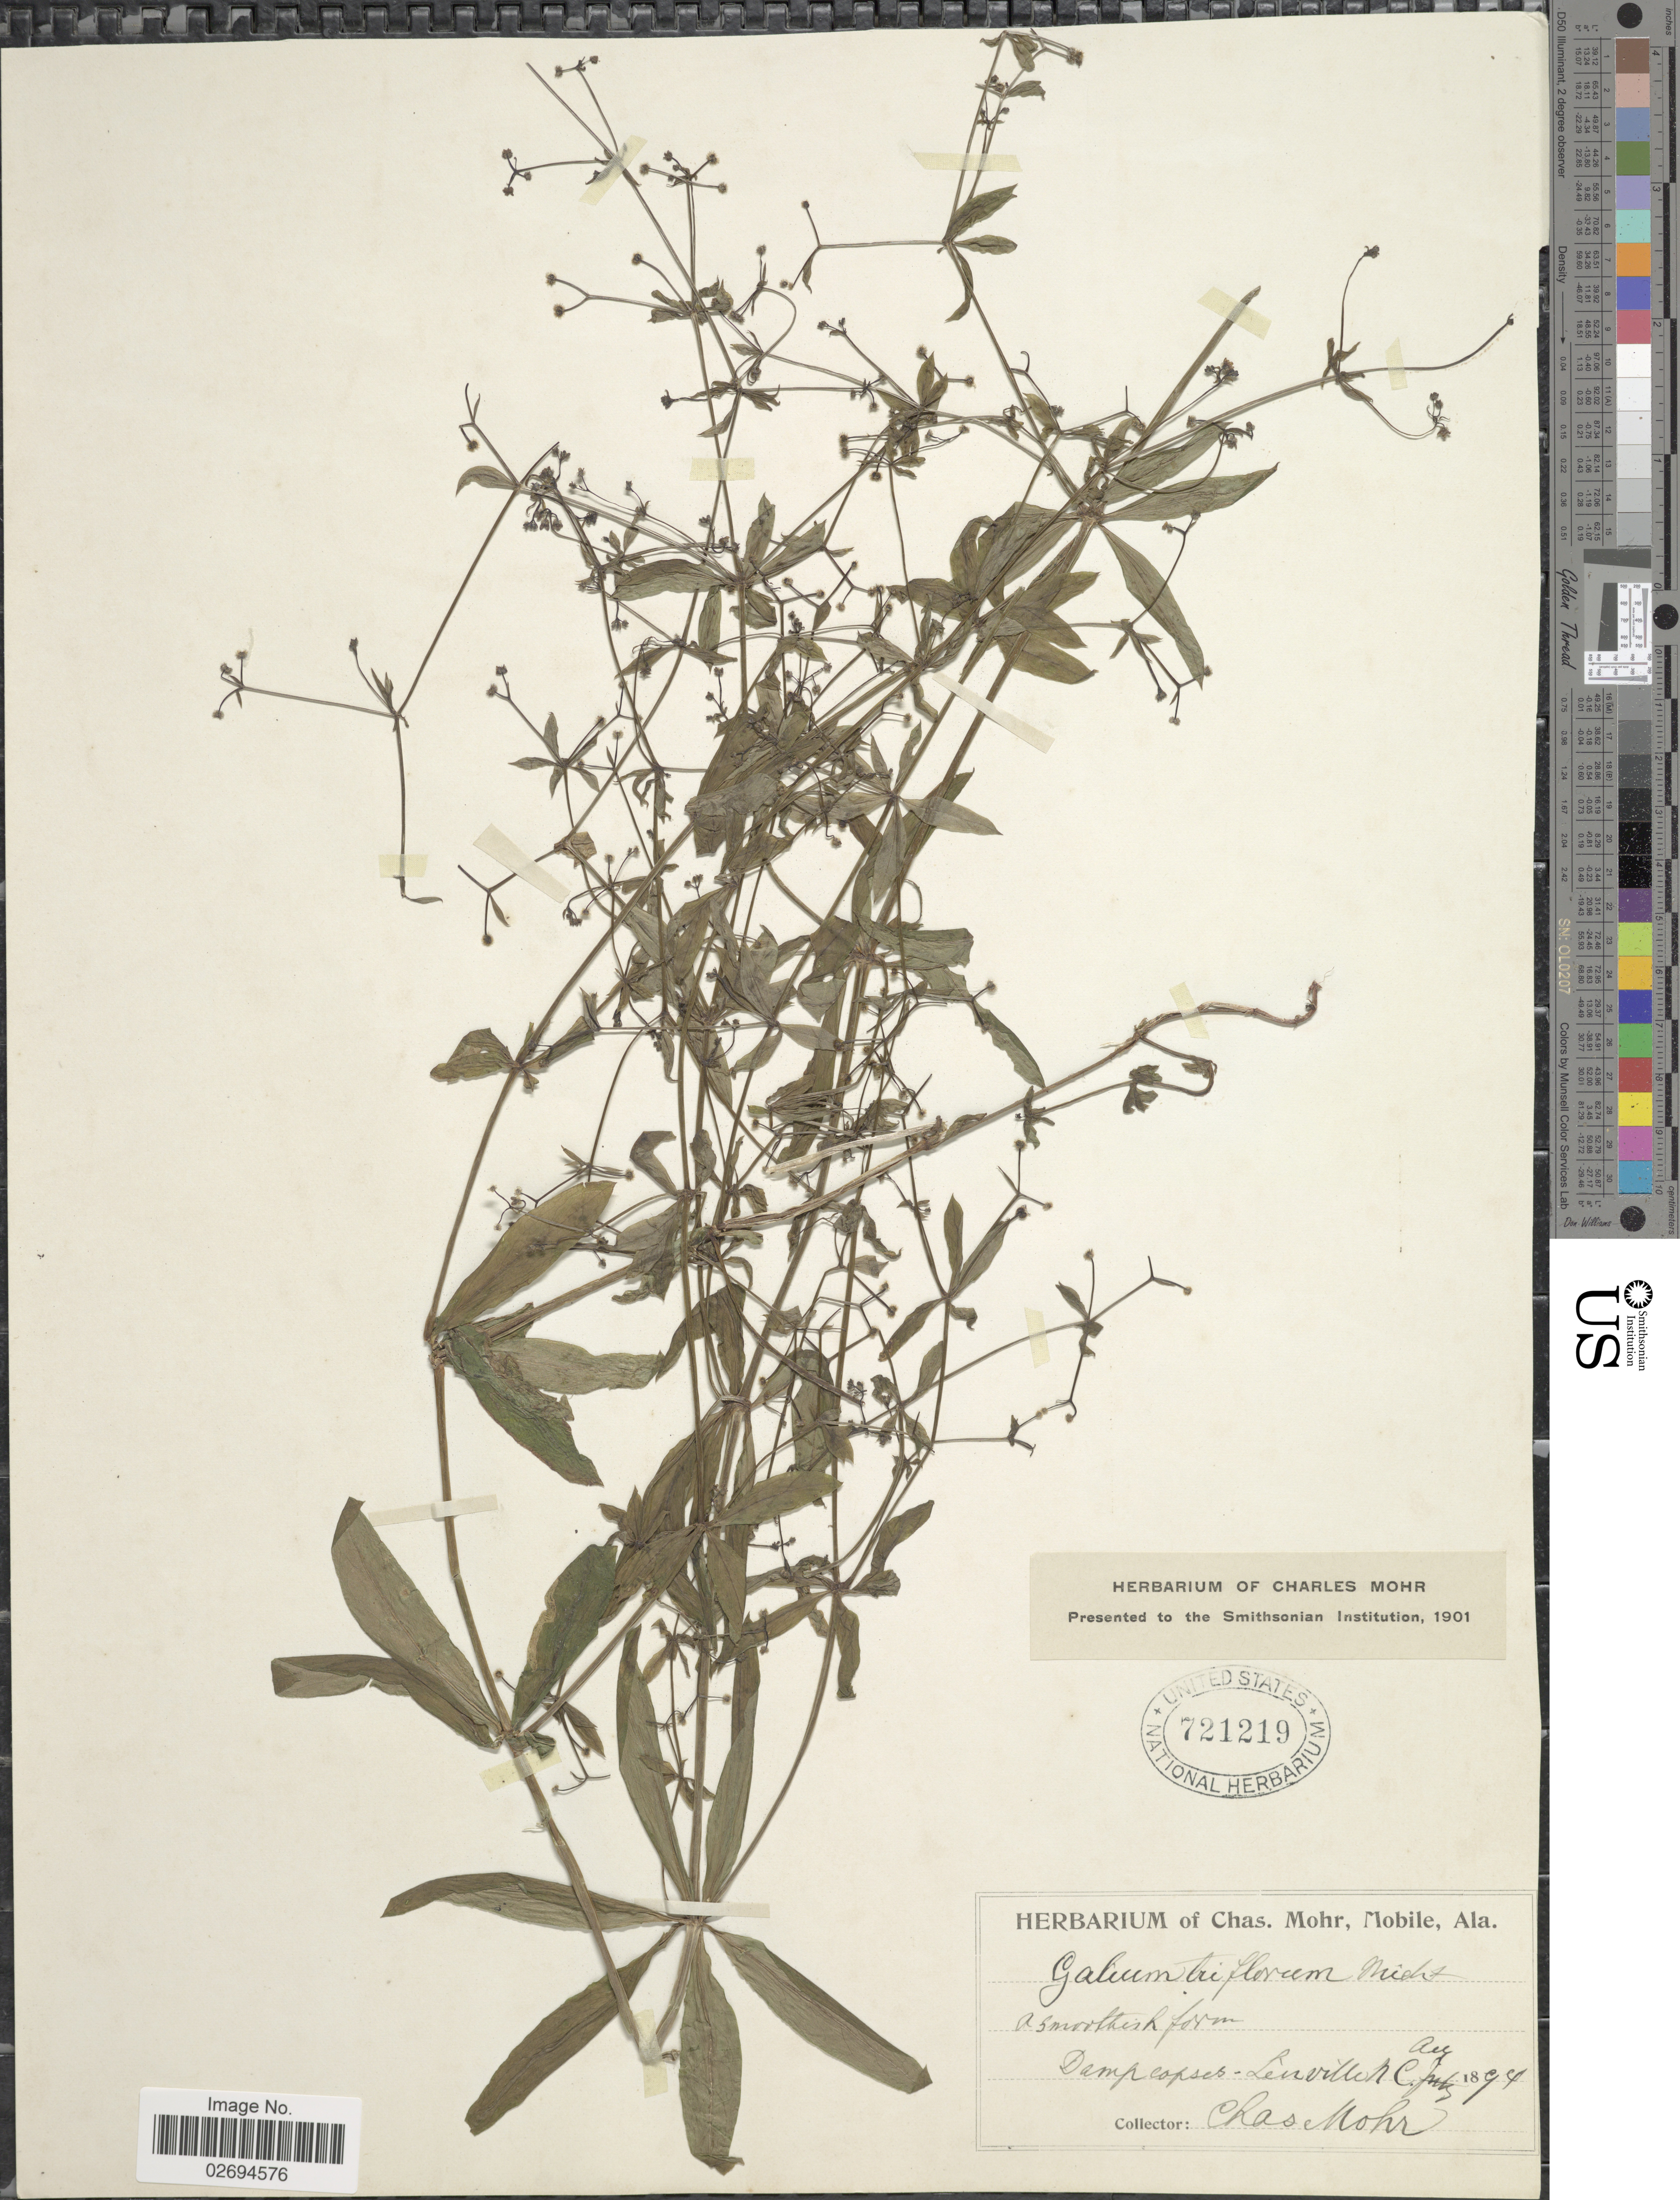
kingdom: Plantae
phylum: Tracheophyta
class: Magnoliopsida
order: Gentianales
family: Rubiaceae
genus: Galium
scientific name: Galium triflorum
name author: Michx.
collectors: C. T. Mohr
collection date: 1894-08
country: United States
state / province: North Carolina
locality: Lenville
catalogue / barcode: US 721219